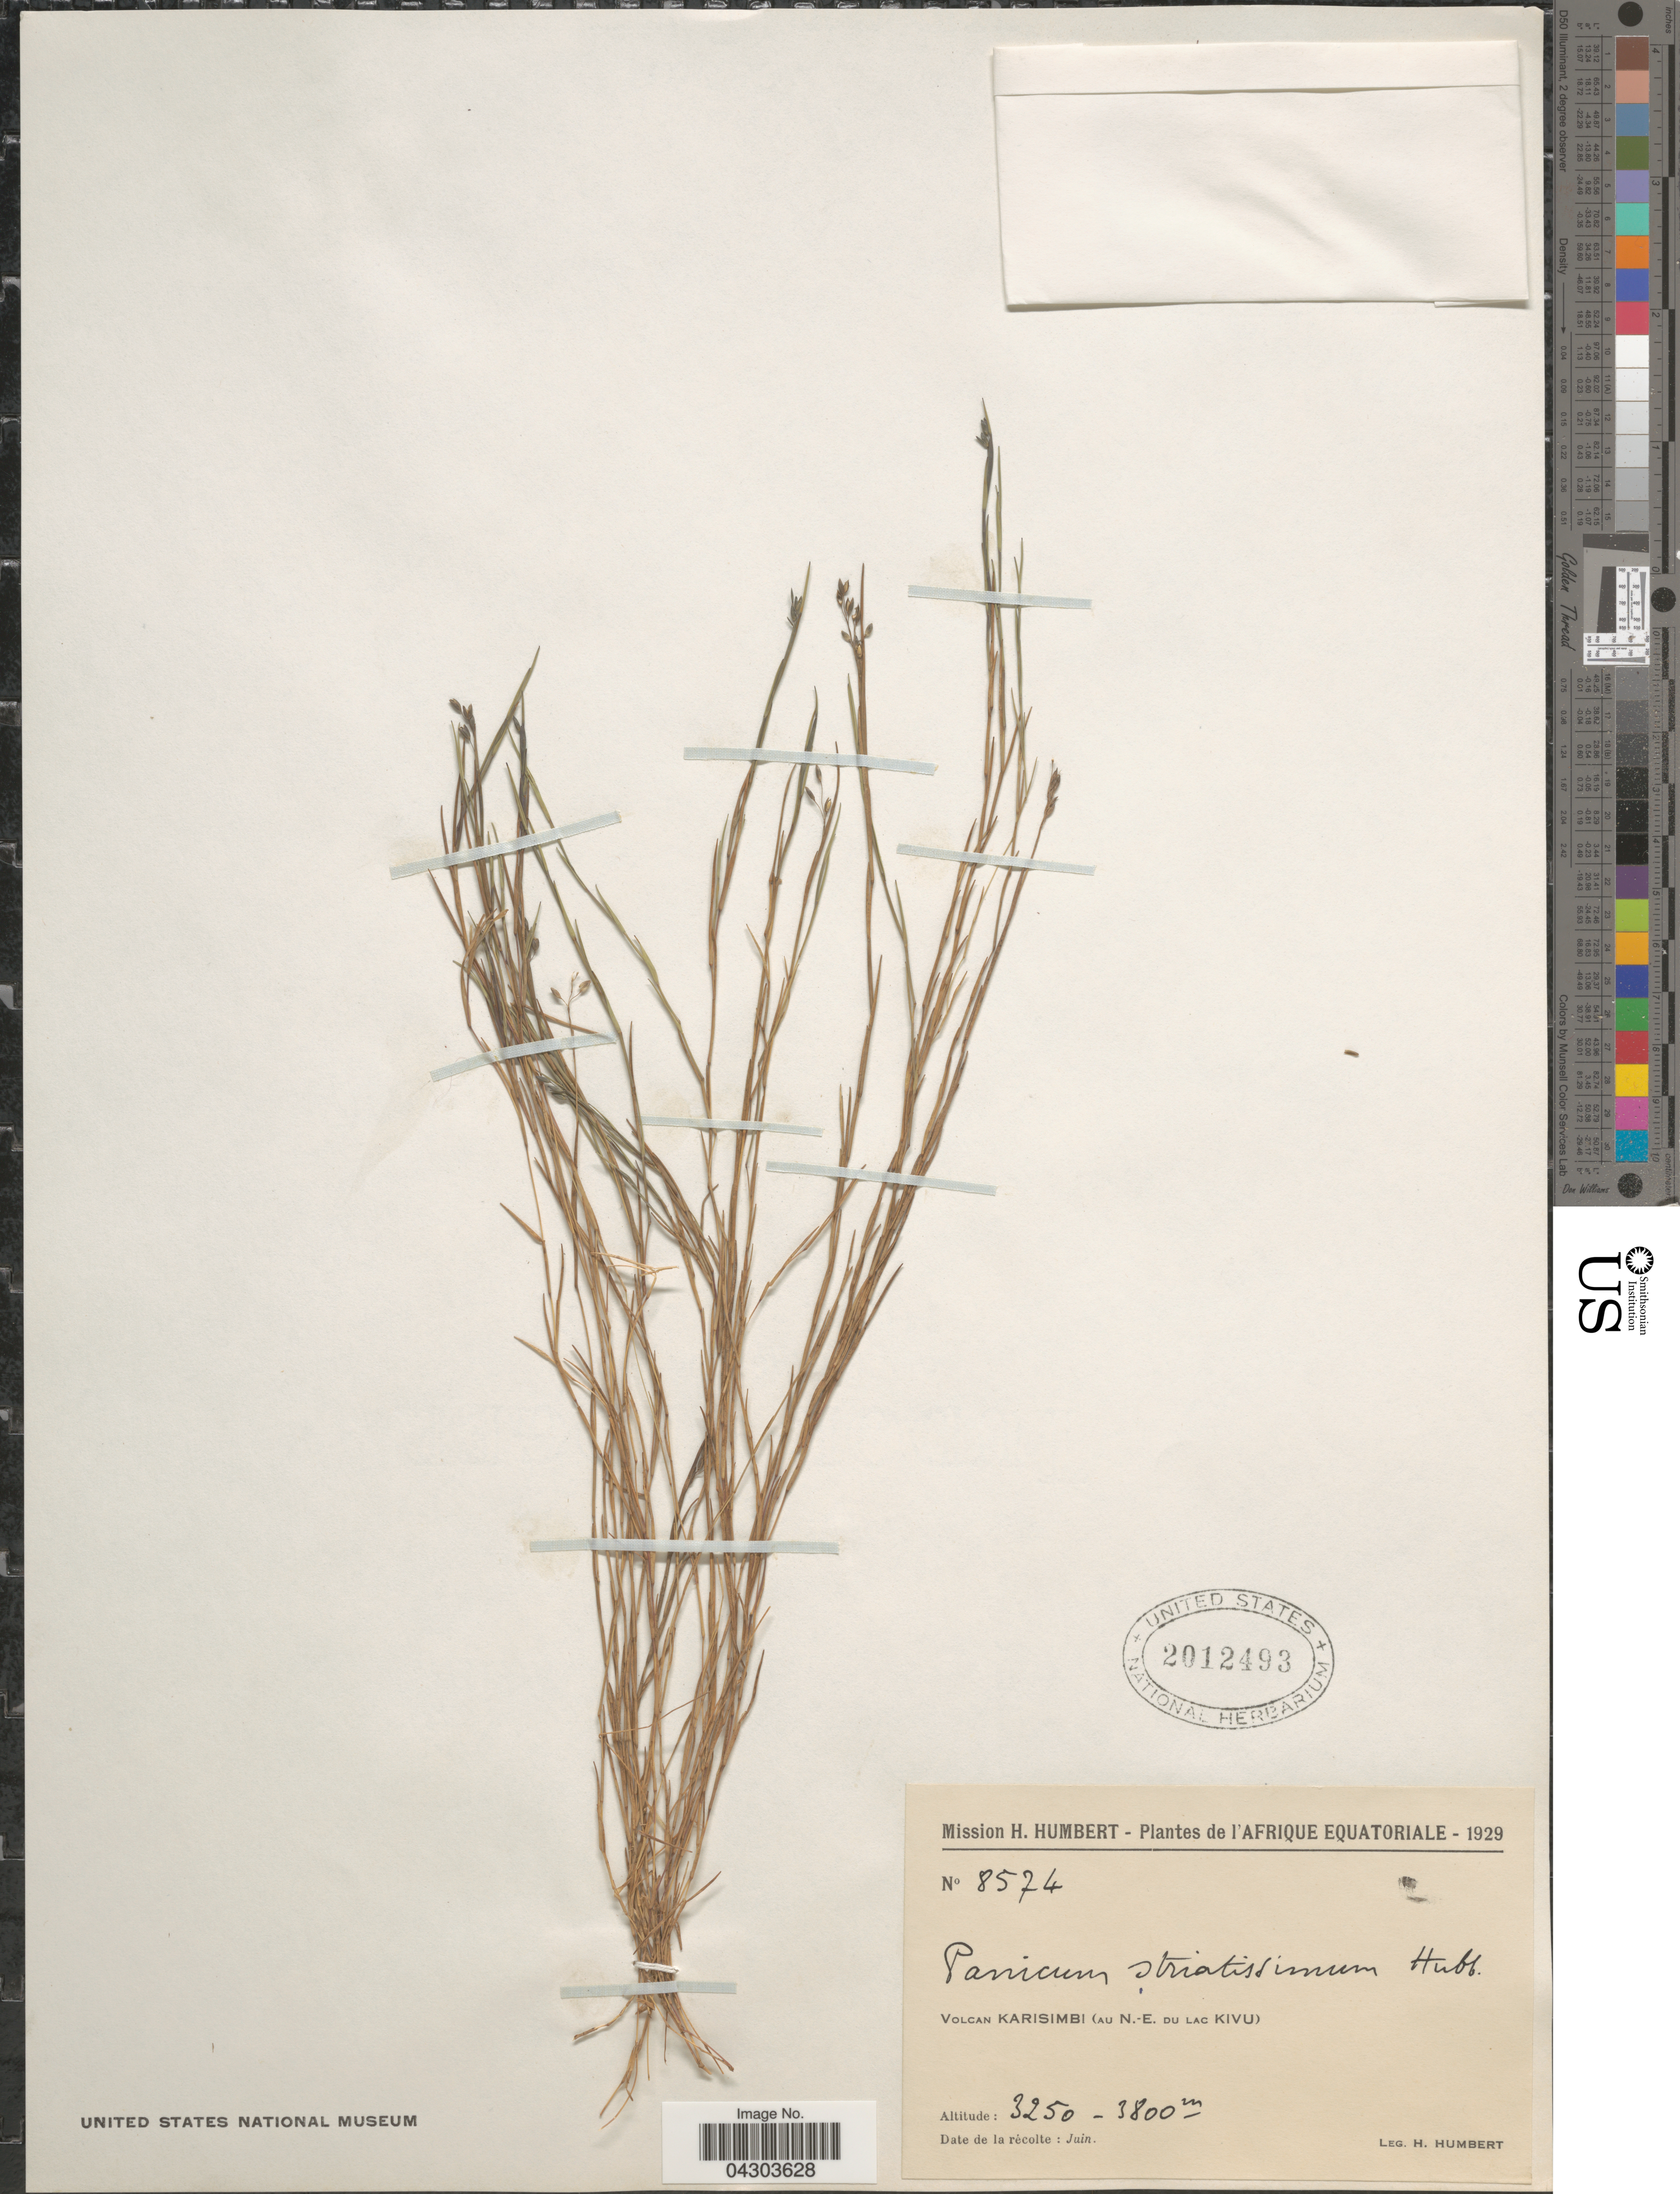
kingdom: Plantae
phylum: Tracheophyta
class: Liliopsida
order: Poales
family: Poaceae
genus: Panicum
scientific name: Panicum eickii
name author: Mez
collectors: H. Humbert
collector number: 8574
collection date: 1929-06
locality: Mission H. Humbert-Plantes de l'Afrique Equatoriale-1929. Volcan Karisimbi (au N.-E. du Lac Kivu).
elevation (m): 3250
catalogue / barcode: US 2012493